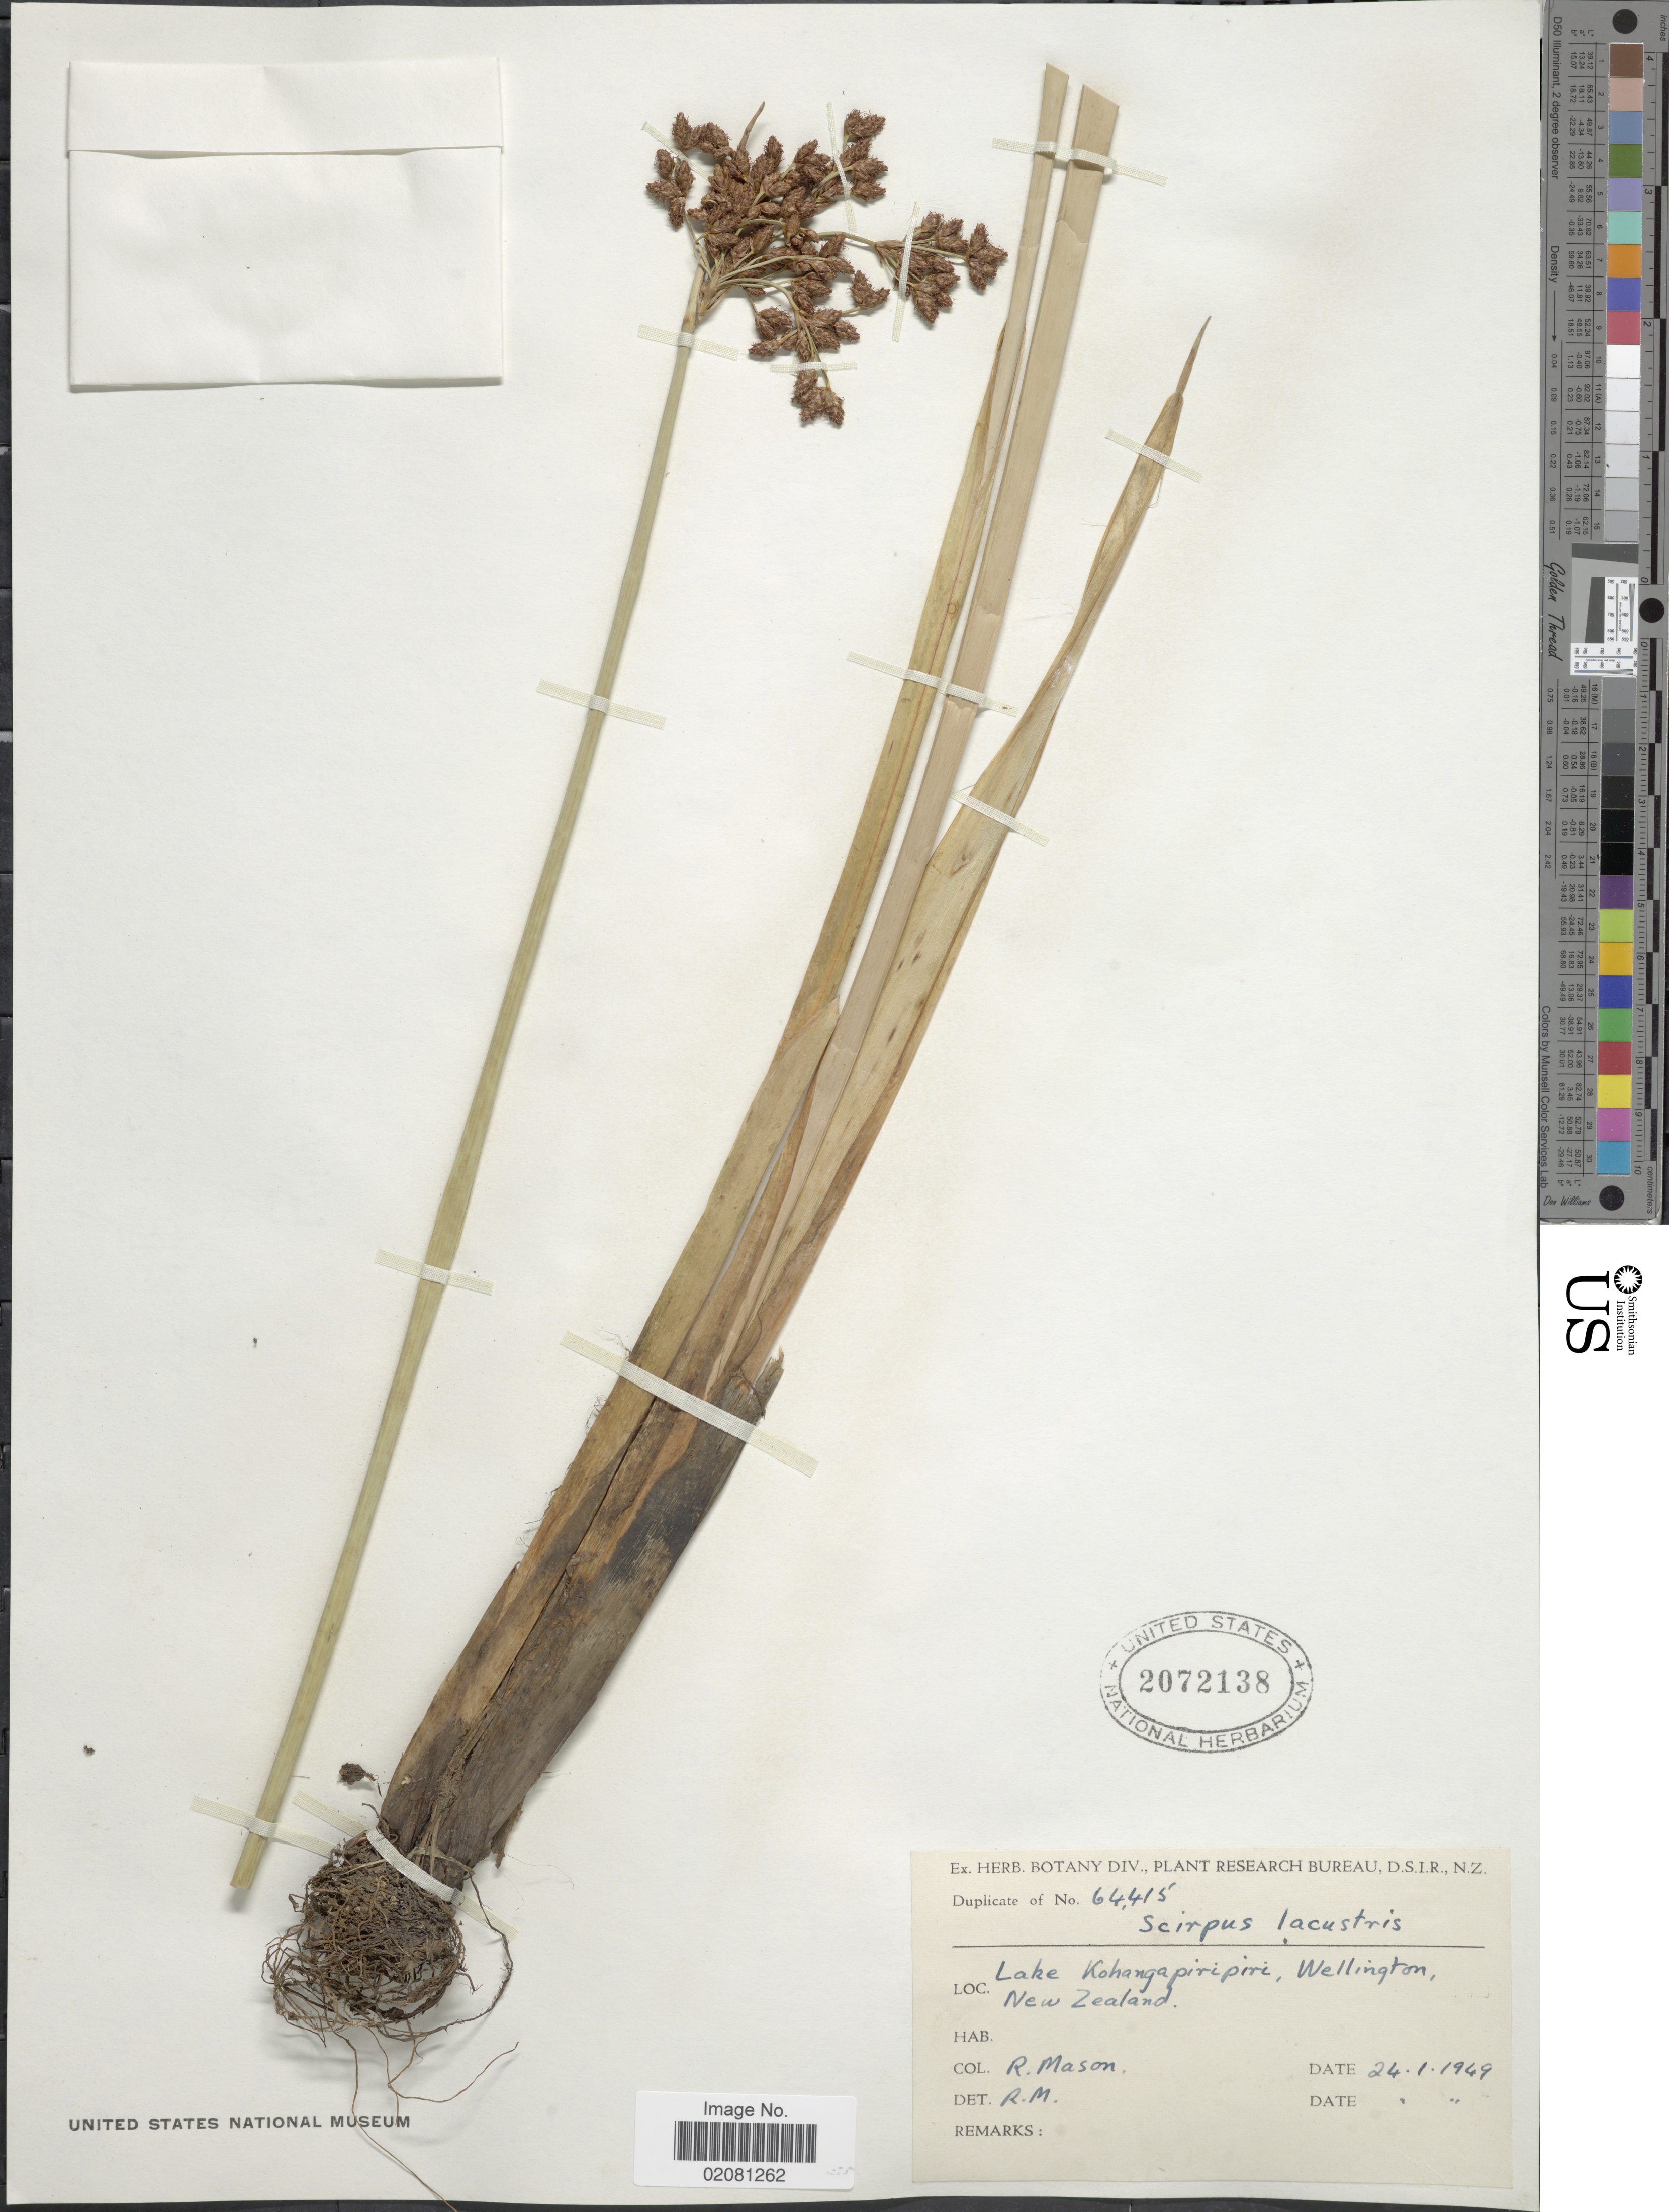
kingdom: Plantae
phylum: Tracheophyta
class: Liliopsida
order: Poales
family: Cyperaceae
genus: Schoenoplectus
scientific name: Schoenoplectus lacustris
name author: (L.) Palla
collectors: R. Mason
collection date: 1949-01-24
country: New Zealand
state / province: Wellington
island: North Island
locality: Lake Kohangapiripiri.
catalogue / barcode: US 2072138